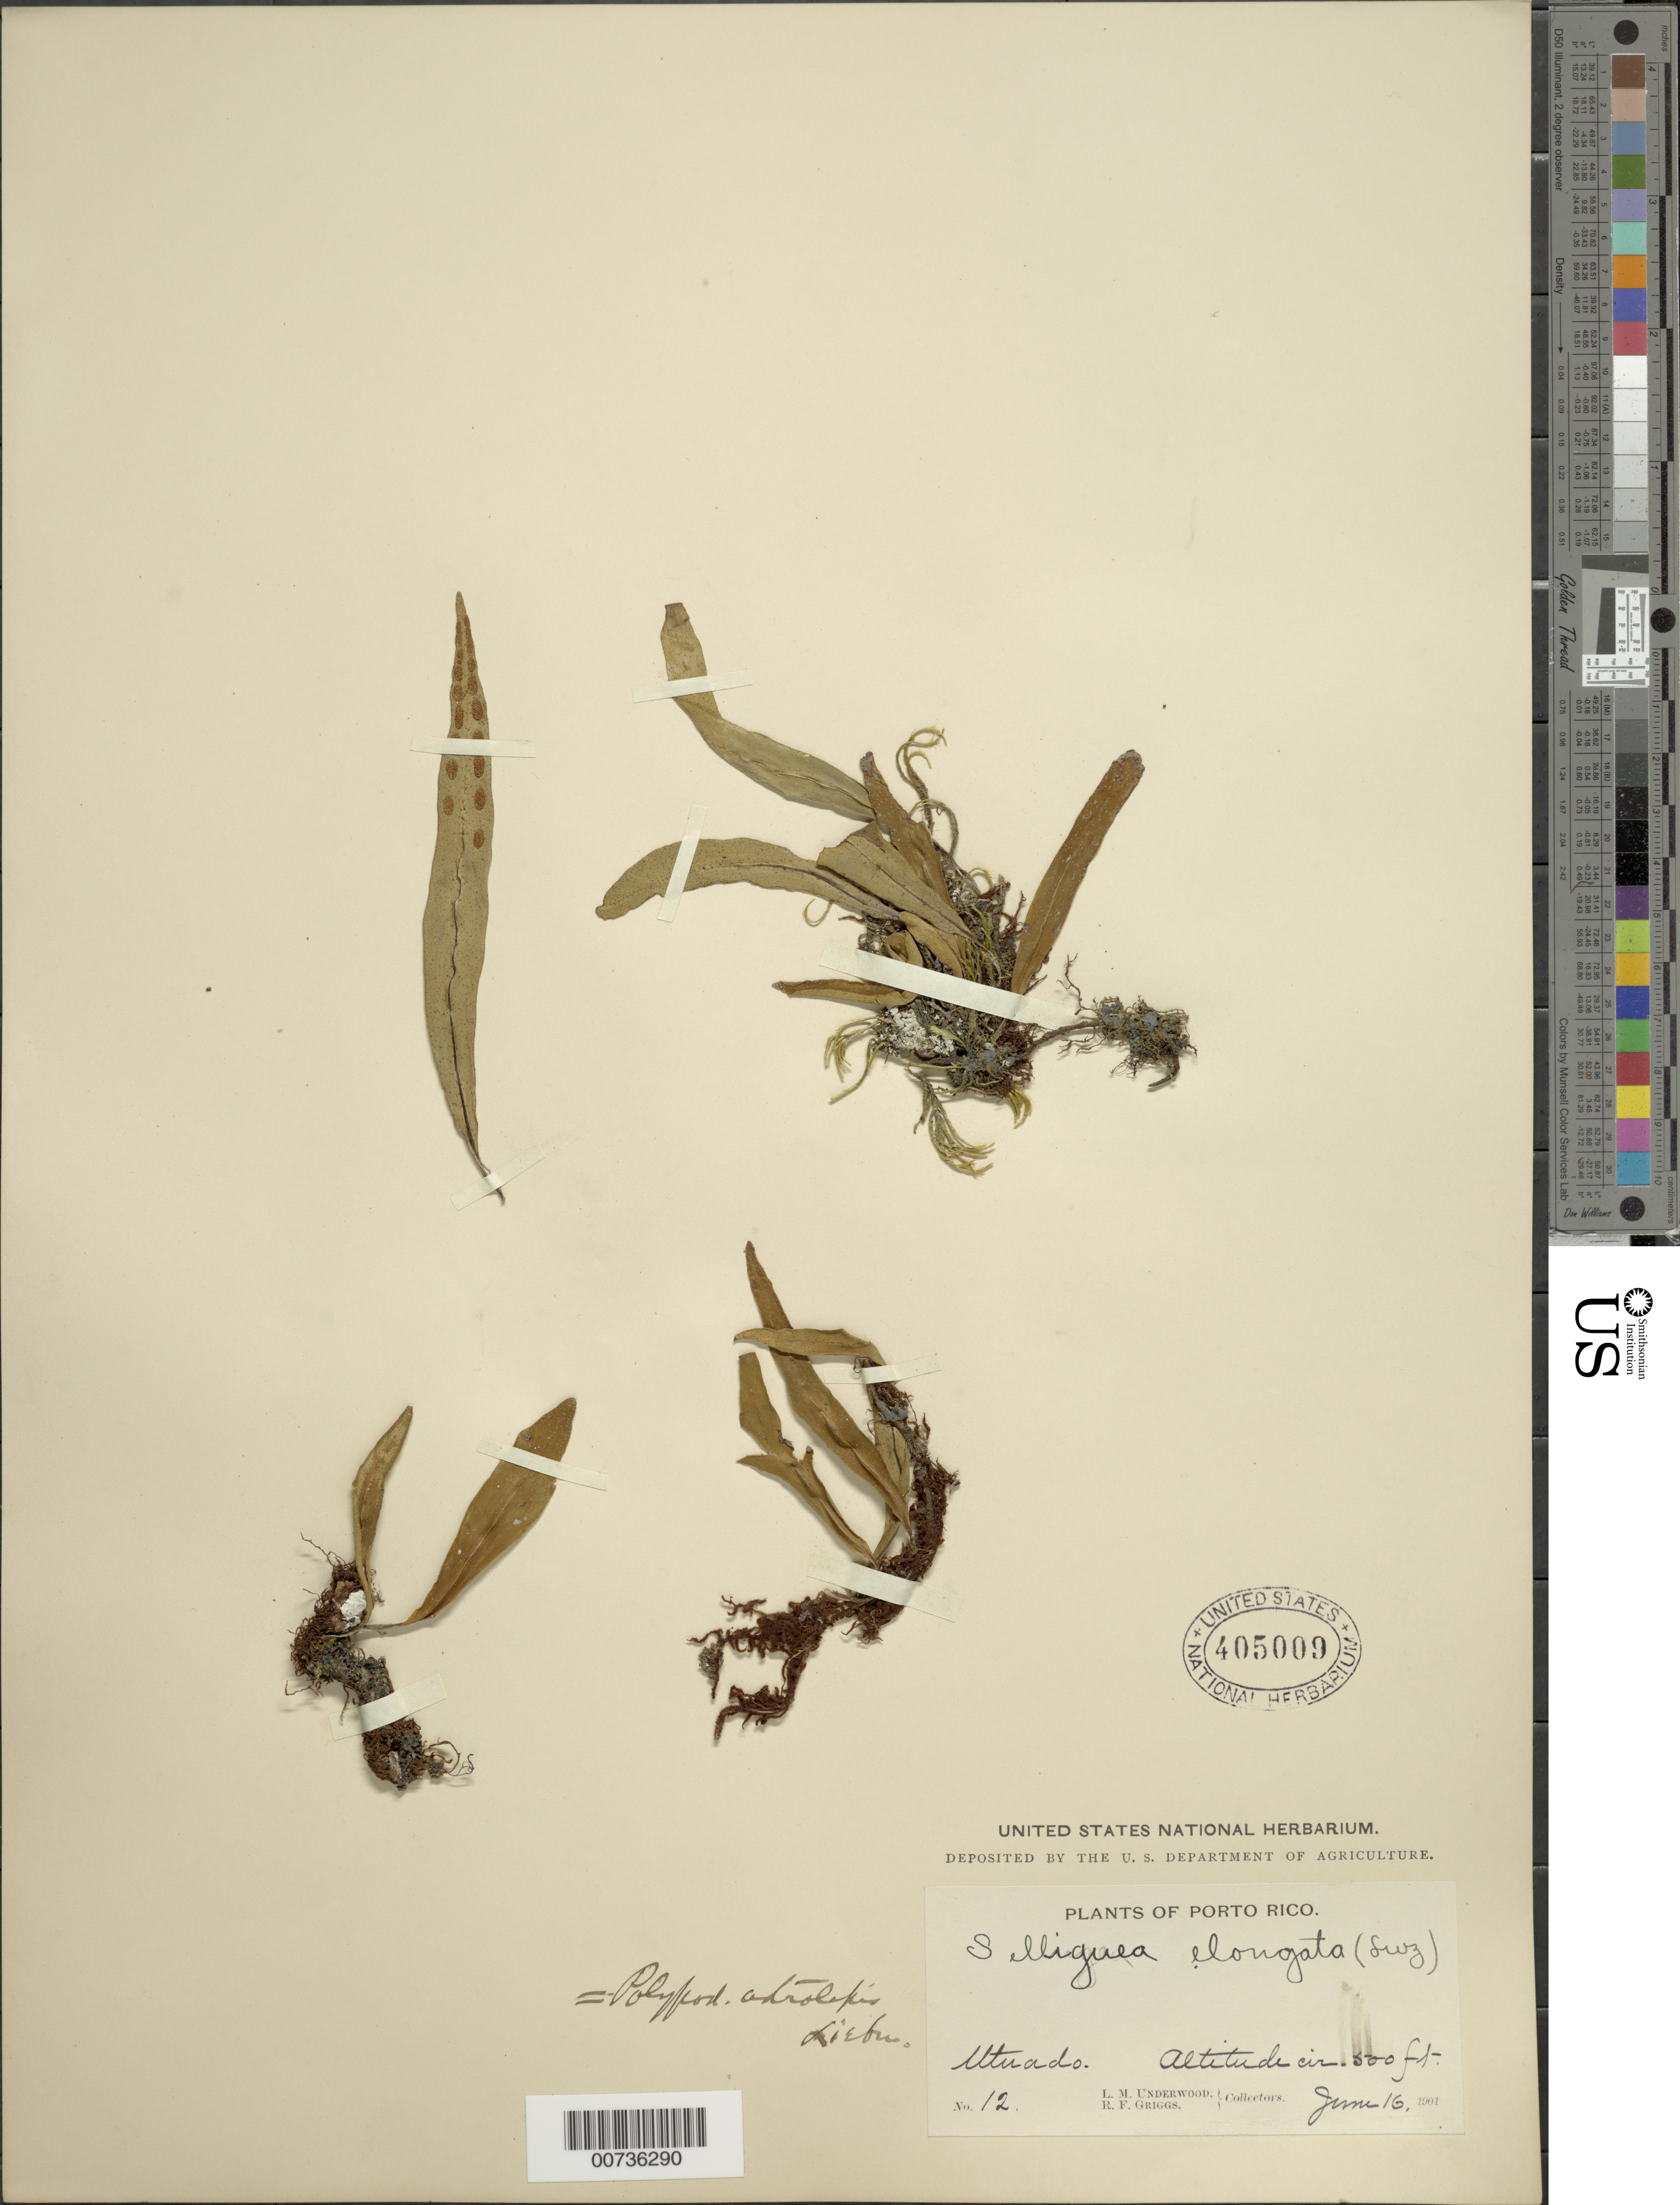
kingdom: Plantae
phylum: Tracheophyta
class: Polypodiopsida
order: Polypodiales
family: Polypodiaceae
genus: Pleopeltis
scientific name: Pleopeltis astrolepis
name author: (Liebm.) E. Fourn.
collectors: L. M. Underwood & R. F. Griggs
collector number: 12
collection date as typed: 16 Jun 1901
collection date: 1901-06-16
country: Puerto Rico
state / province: Utuado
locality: Utuado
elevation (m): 152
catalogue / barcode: US 405009